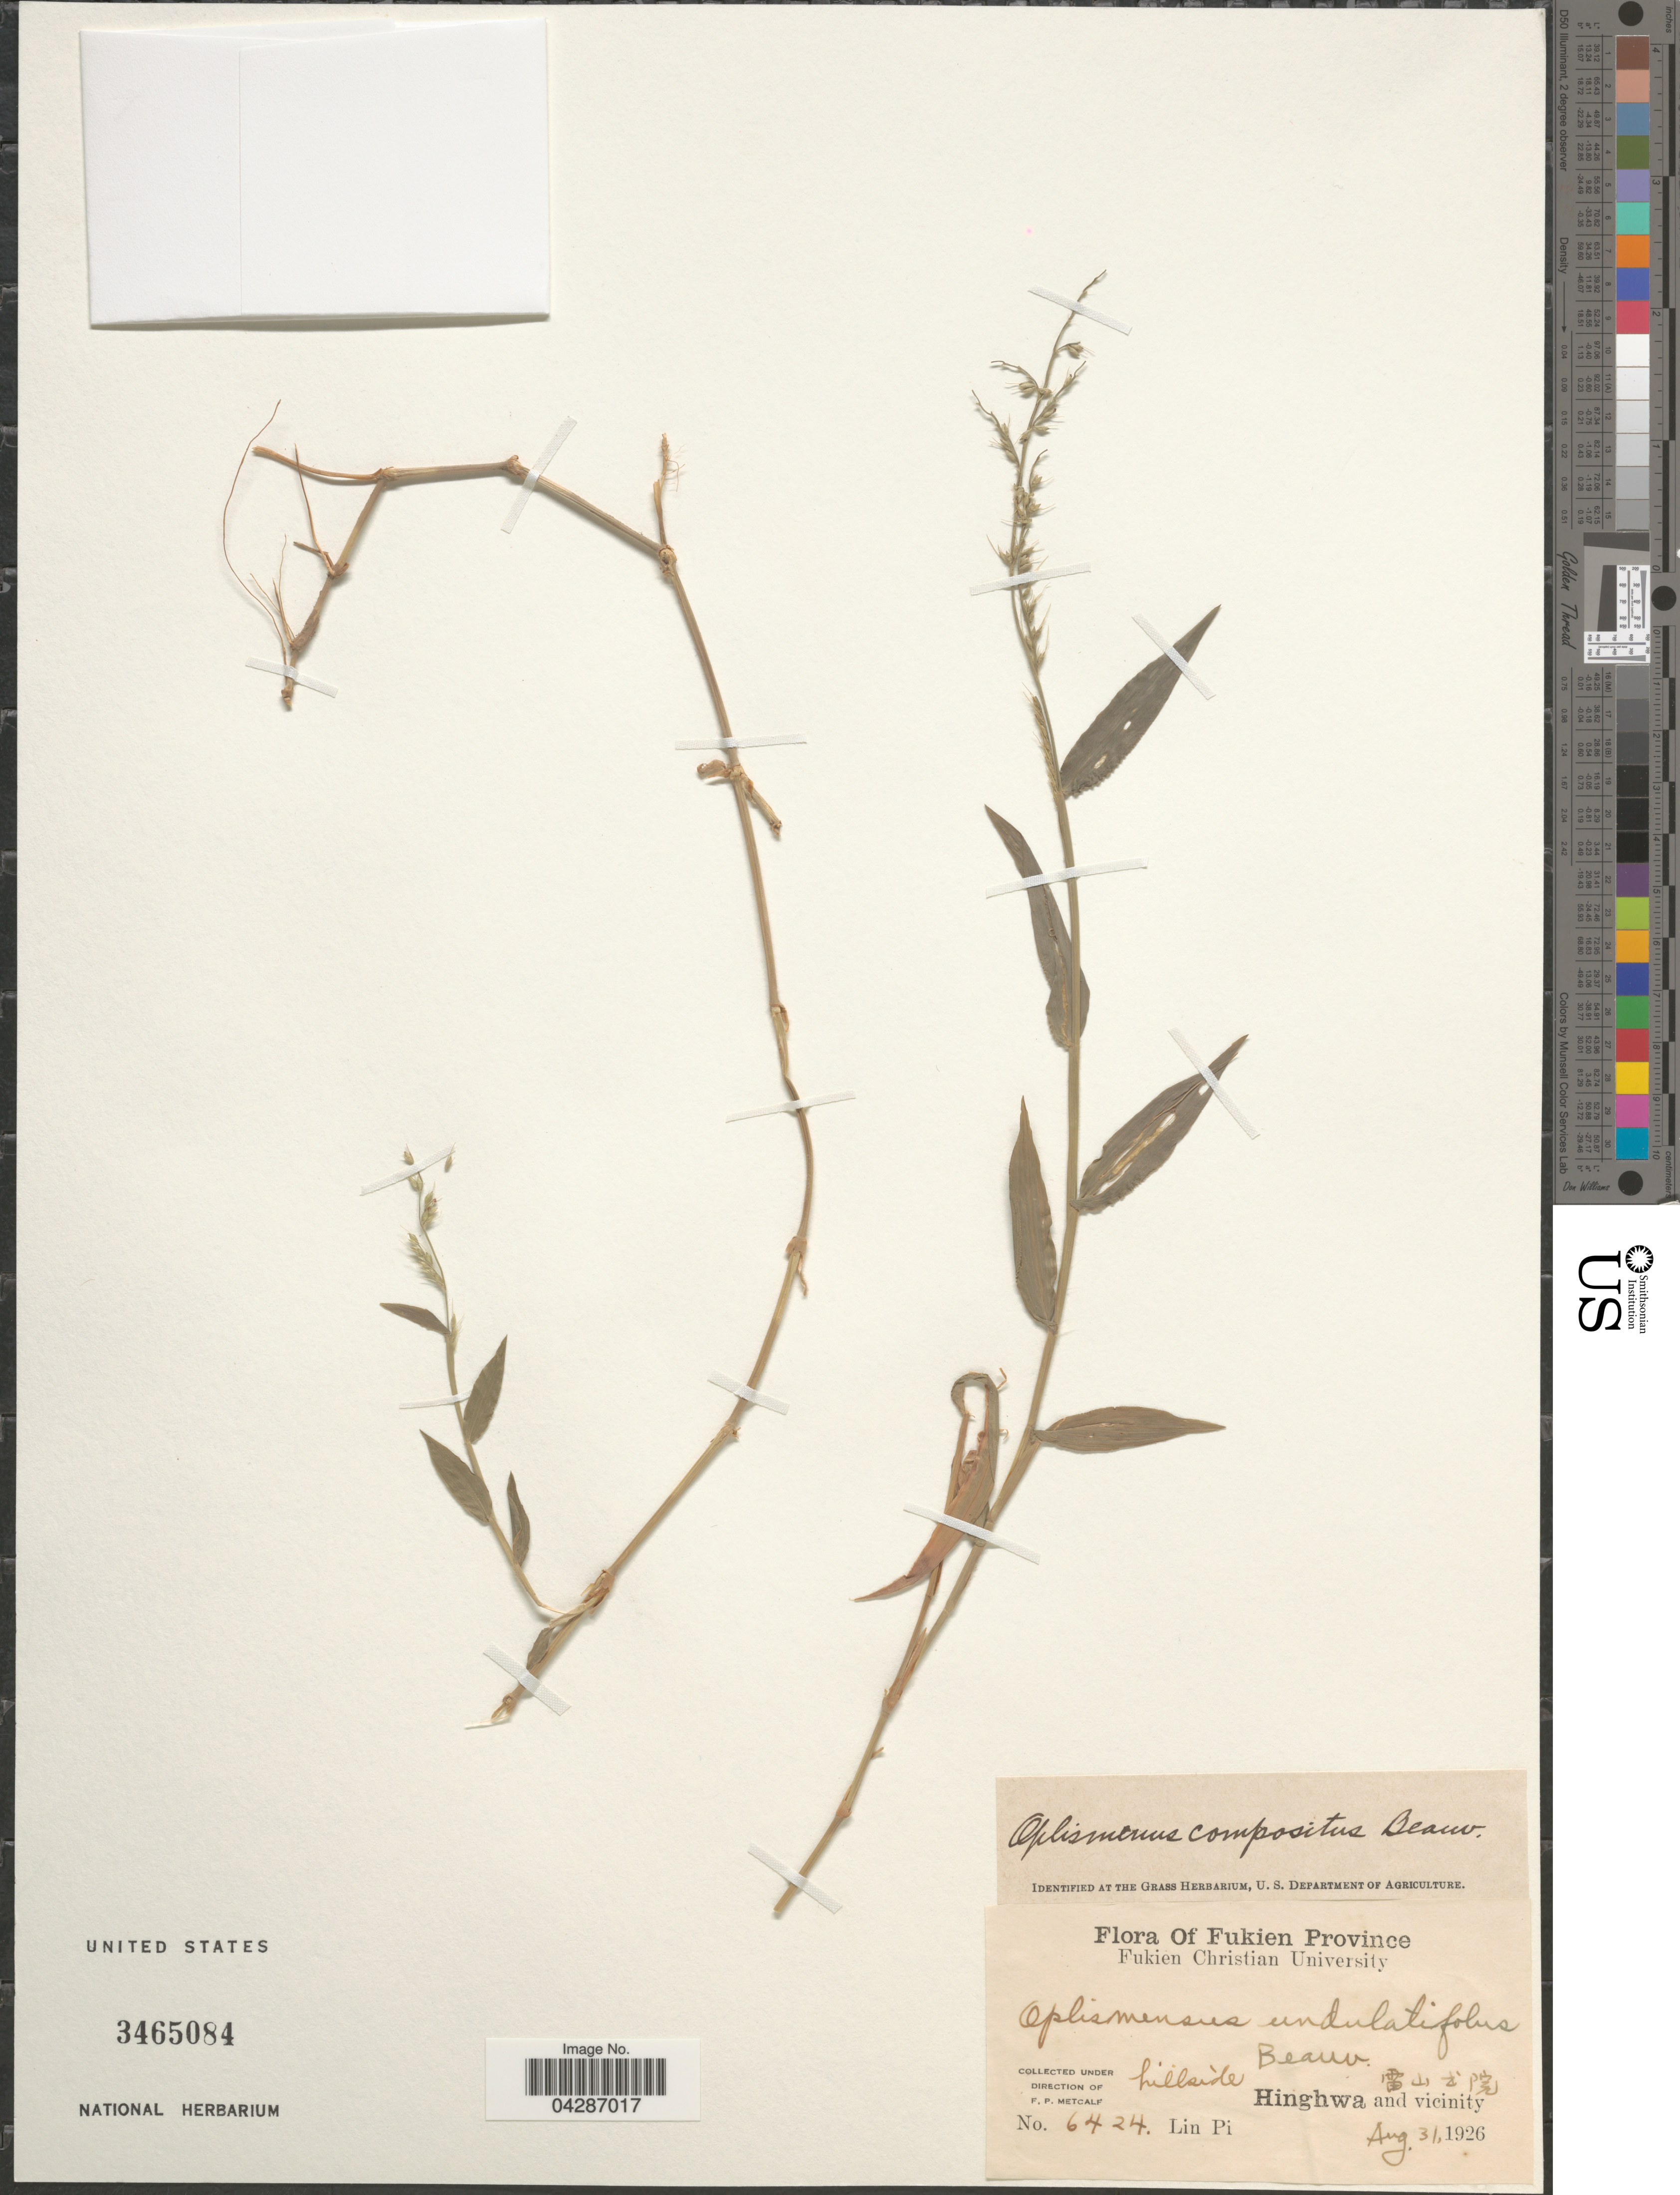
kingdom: Plantae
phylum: Tracheophyta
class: Liliopsida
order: Poales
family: Poaceae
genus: Oplismenus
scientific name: Oplismenus compositus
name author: (L.) P. Beauv.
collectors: L. Pi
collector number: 6424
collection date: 1926-08-31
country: China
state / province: Fujian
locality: Fukien Province. Hillside. Beauv. Hinghwa and vicinity. X.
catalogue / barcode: US 3465084